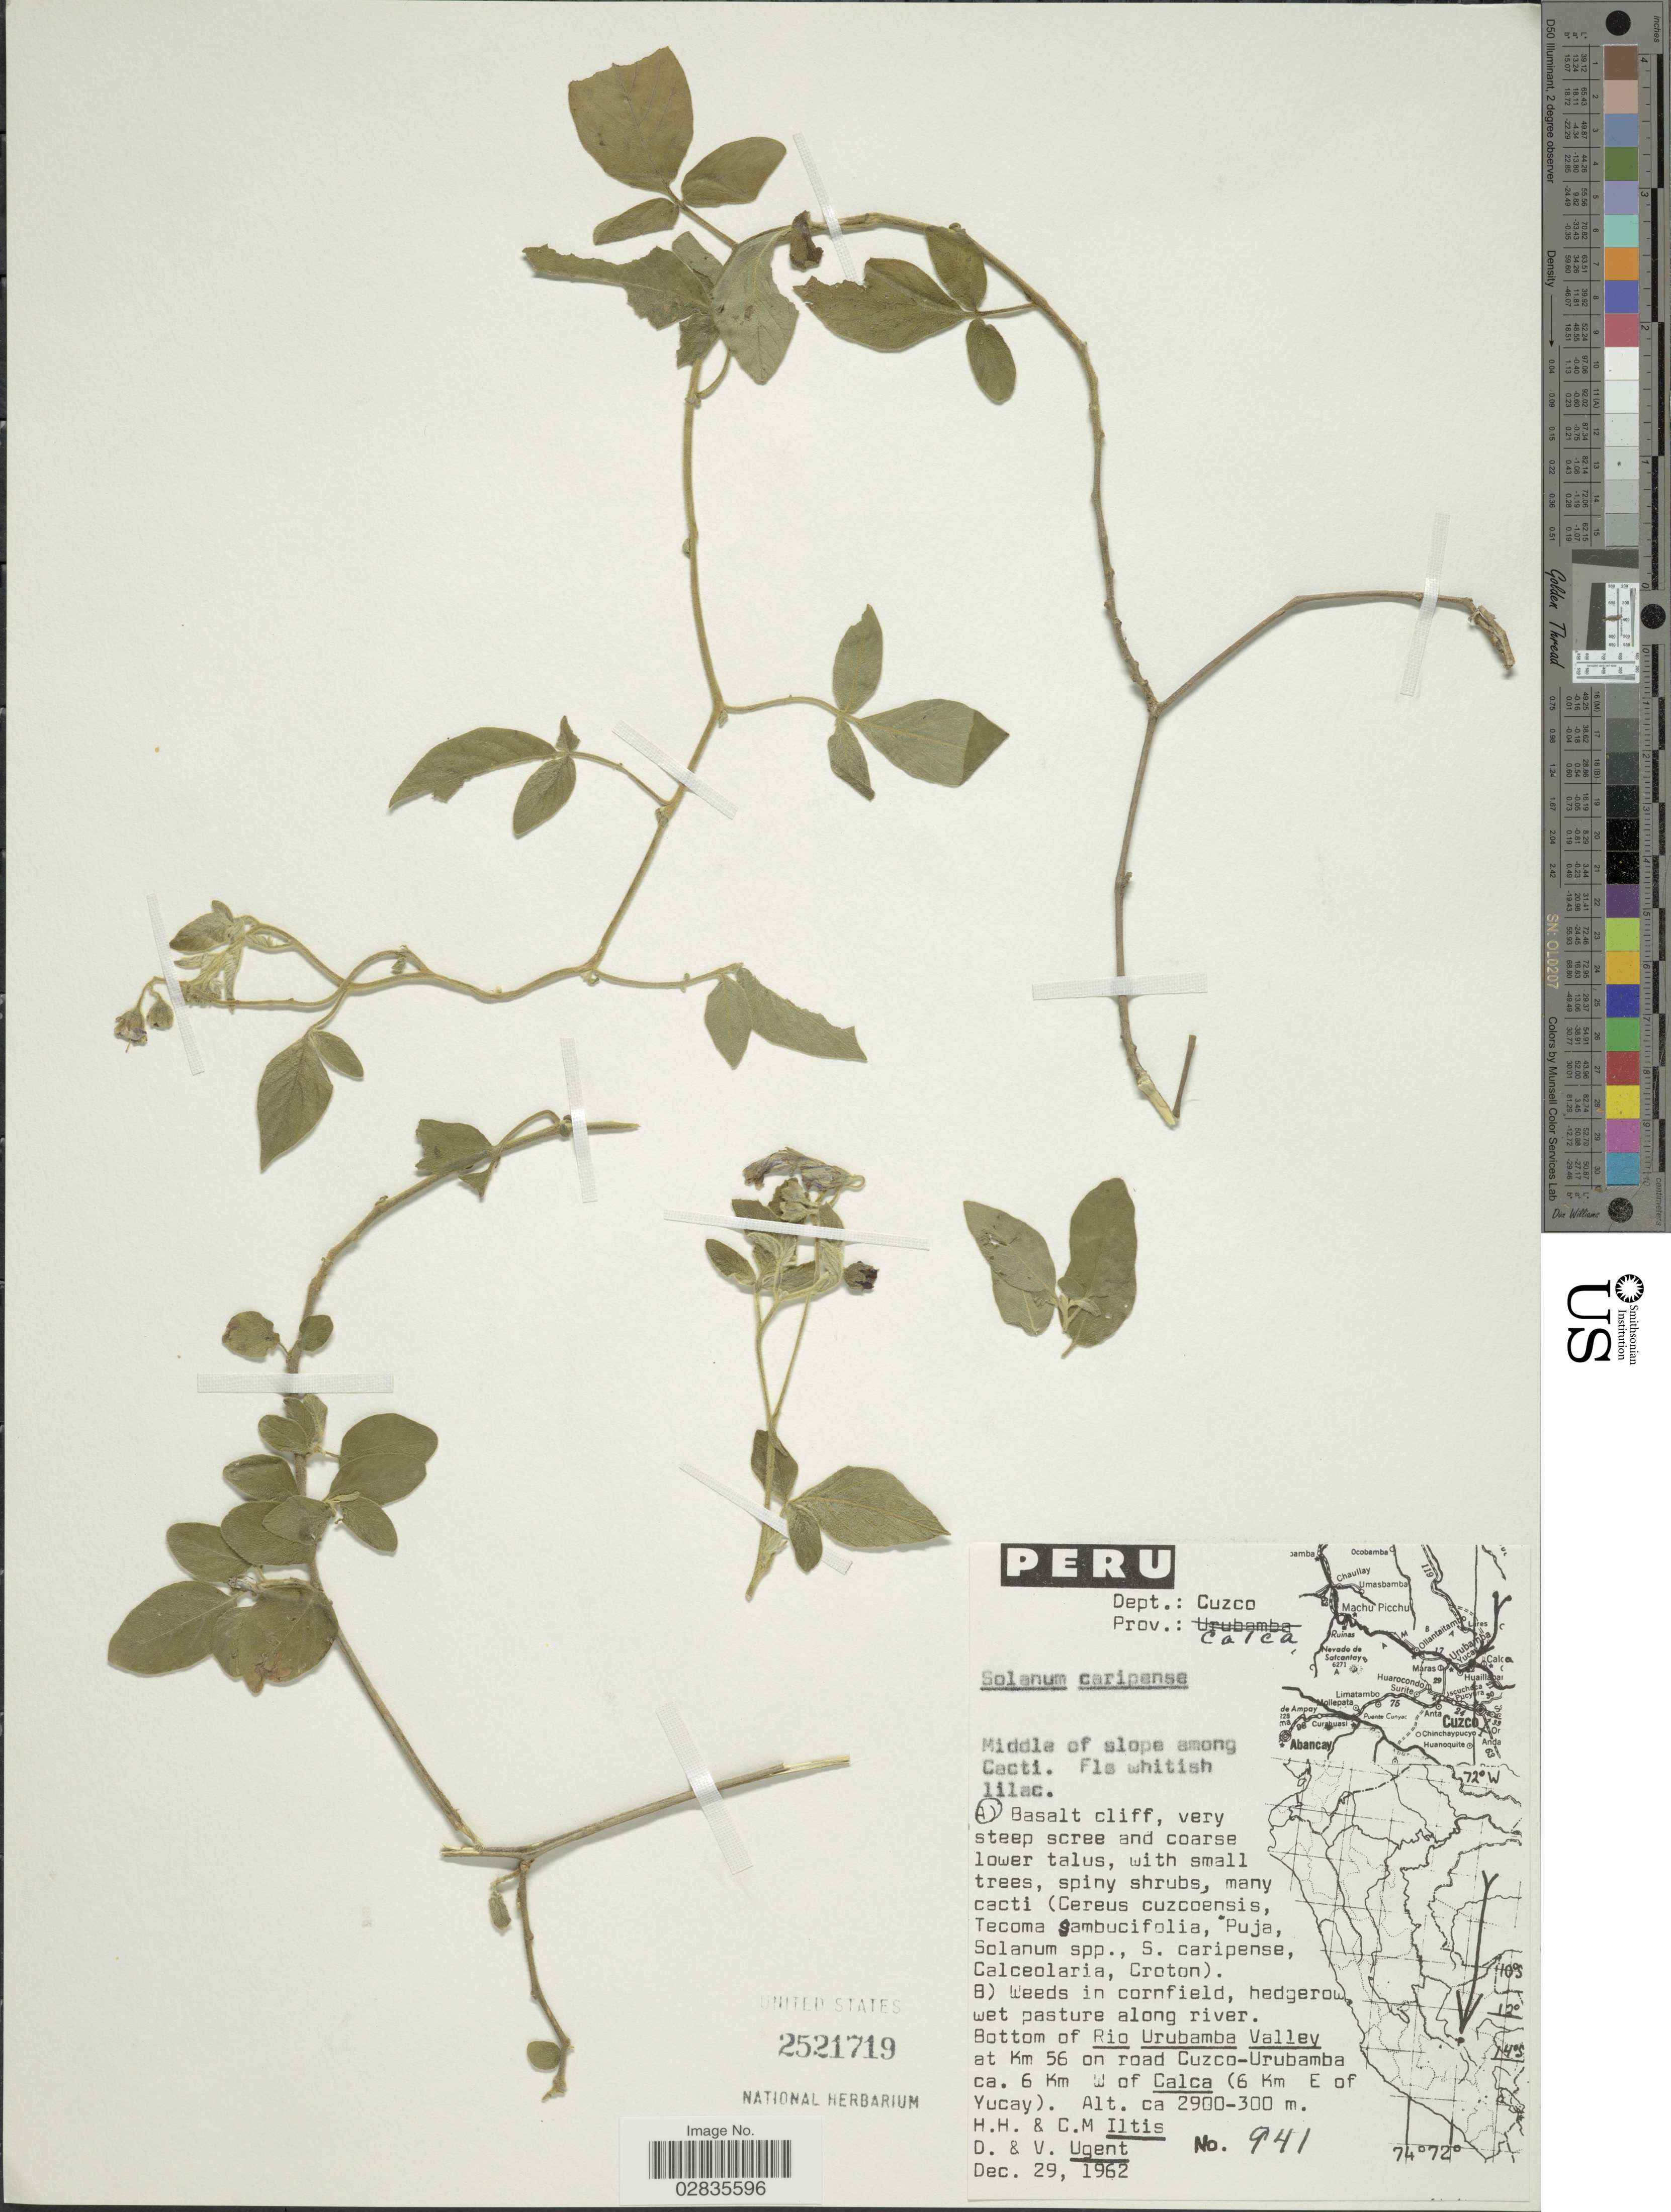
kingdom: Plantae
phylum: Tracheophyta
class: Magnoliopsida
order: Solanales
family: Solanaceae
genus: Solanum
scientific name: Solanum caripense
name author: Humb. & Bonpl. ex Dunal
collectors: H. H. Iltis, C. M Iltis, D. Ugent & V. Ugent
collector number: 941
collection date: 1962-12-29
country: Peru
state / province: Cusco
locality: Dept.: Cuzco, Prov.: Calca, bottom of Rio Urubamba Valley at Km 56 on road Cuzco-Urubamba ca. 6 km W of Calca (6 Km E of Yucay).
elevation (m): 300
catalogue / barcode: US 2521719